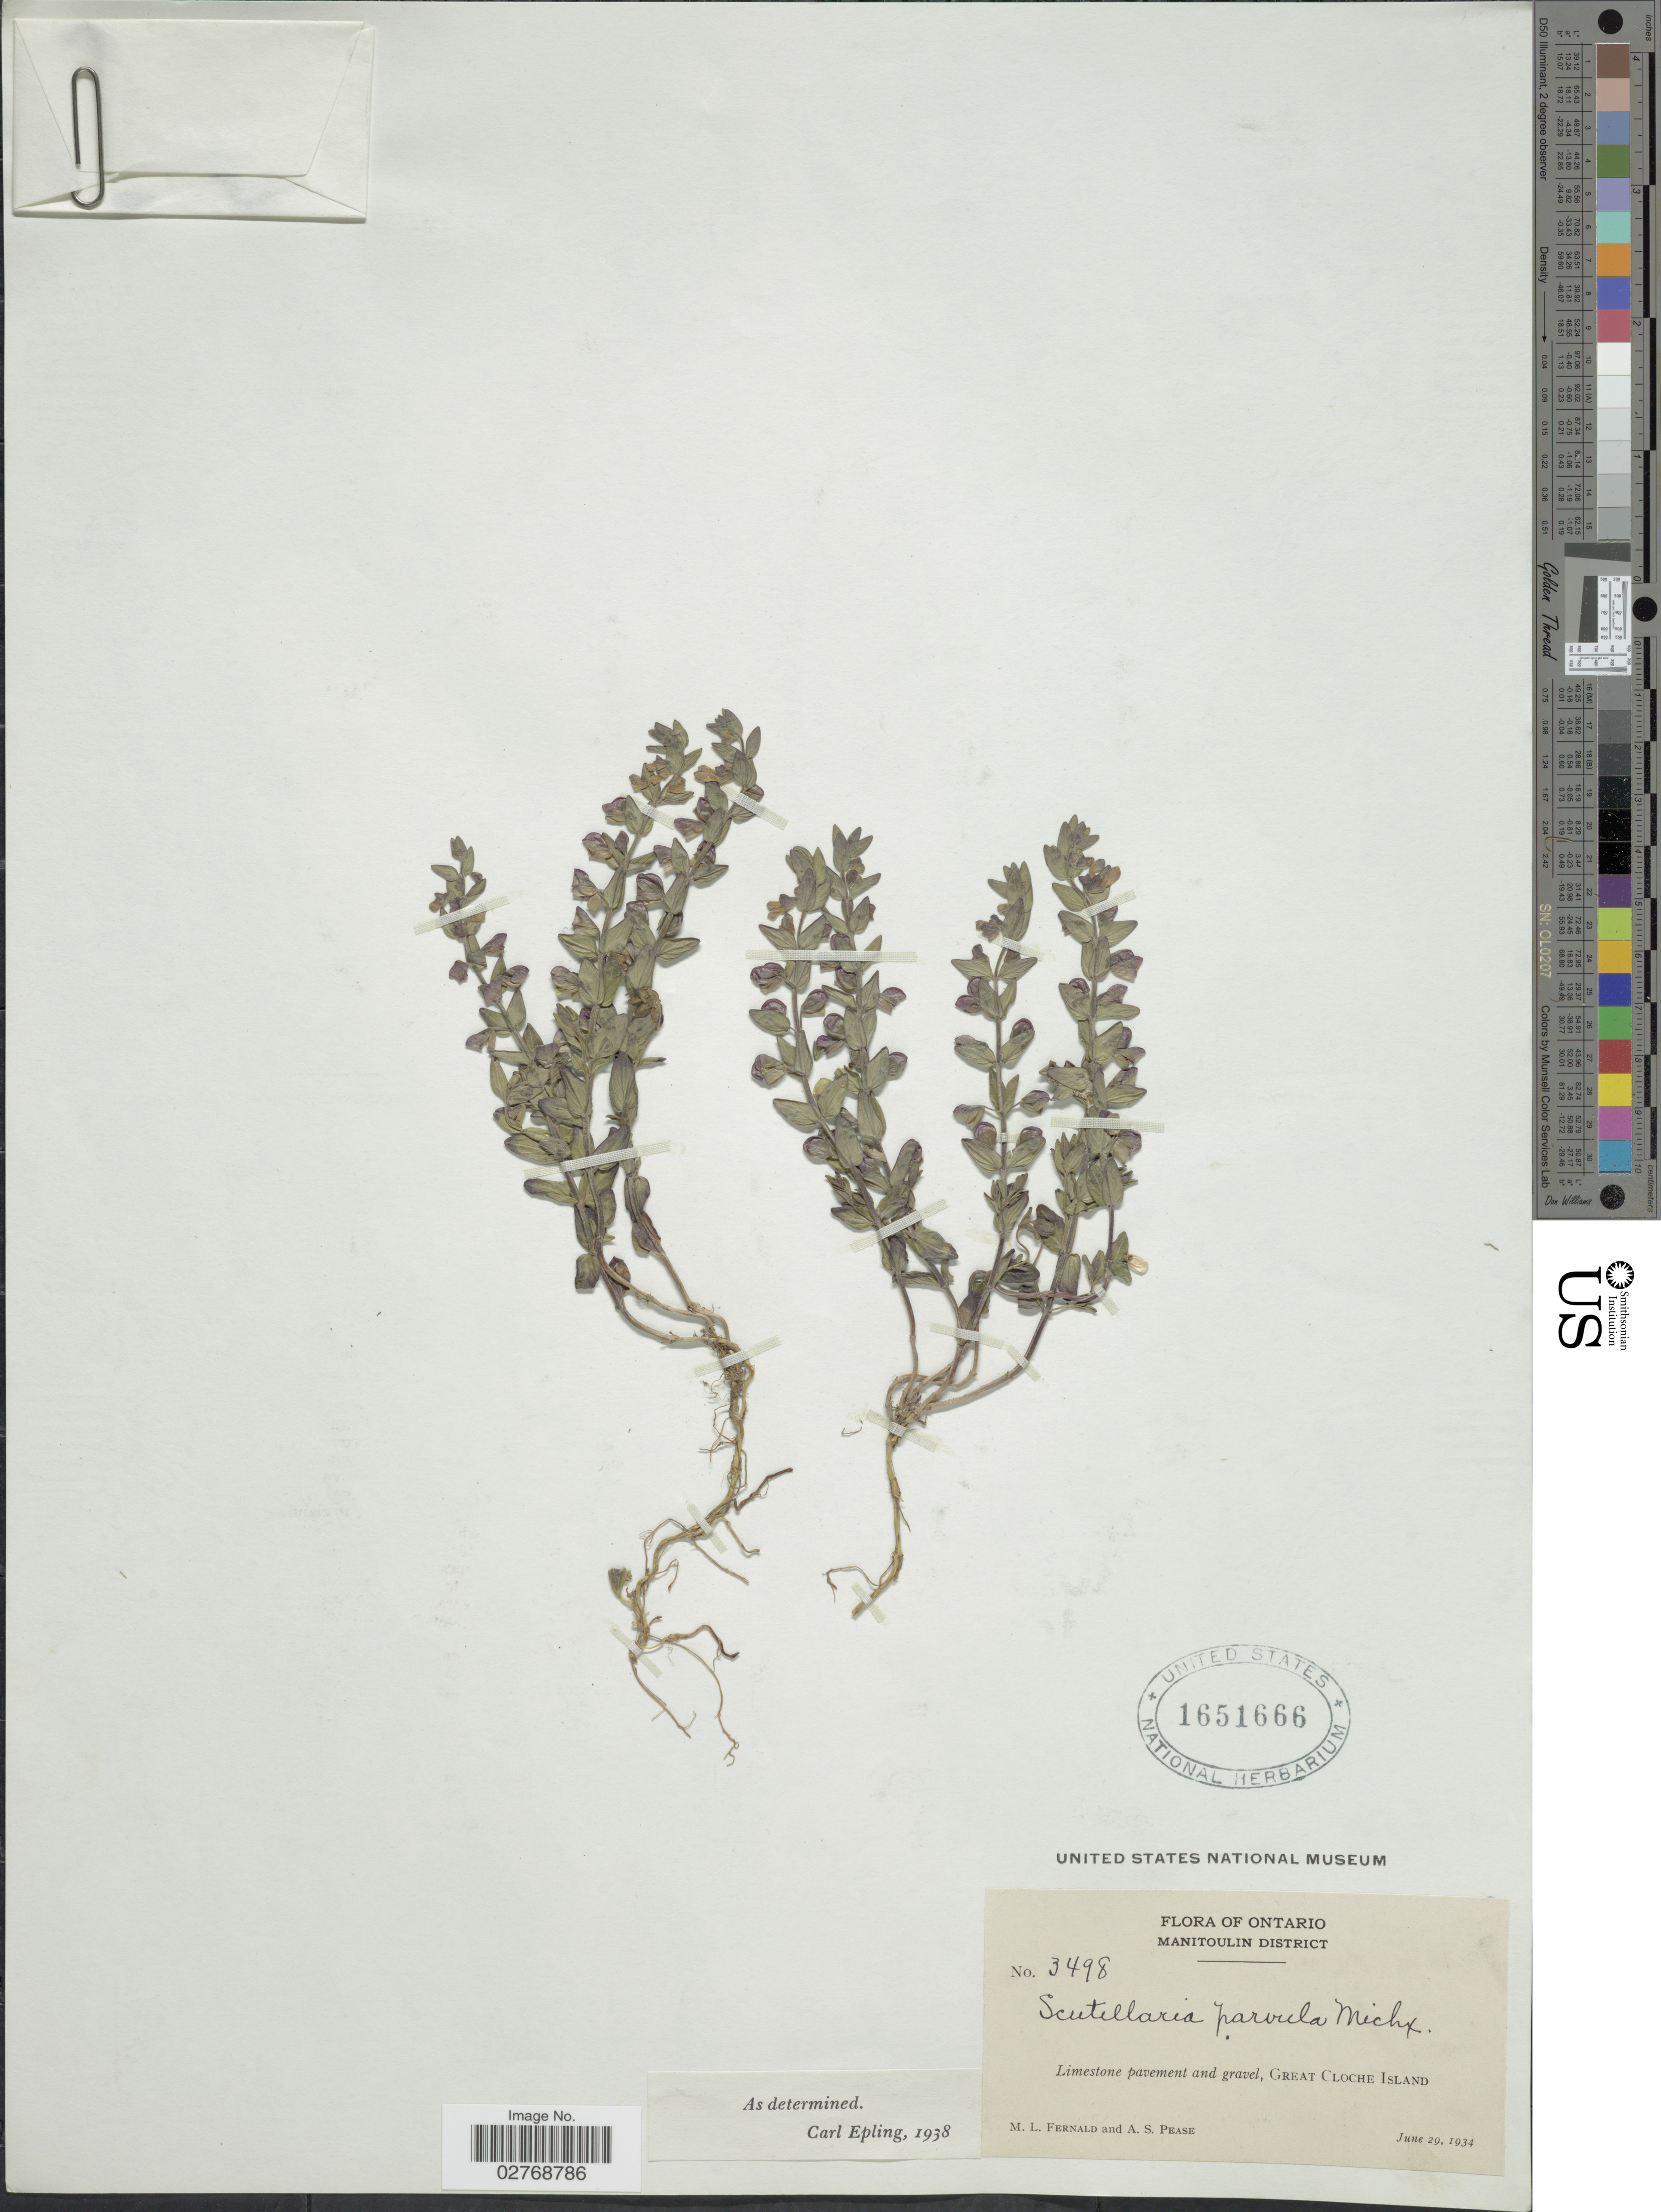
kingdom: Plantae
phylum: Tracheophyta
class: Magnoliopsida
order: Lamiales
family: Lamiaceae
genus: Scutellaria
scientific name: Scutellaria parvula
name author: Michx.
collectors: M. L. Fernald & A. S. Pease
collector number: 3498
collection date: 1934-06-29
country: Canada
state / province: Ontario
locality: Manitoulin District. Limestone pavement and gravel, Great Cloche Island.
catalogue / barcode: US 1651666